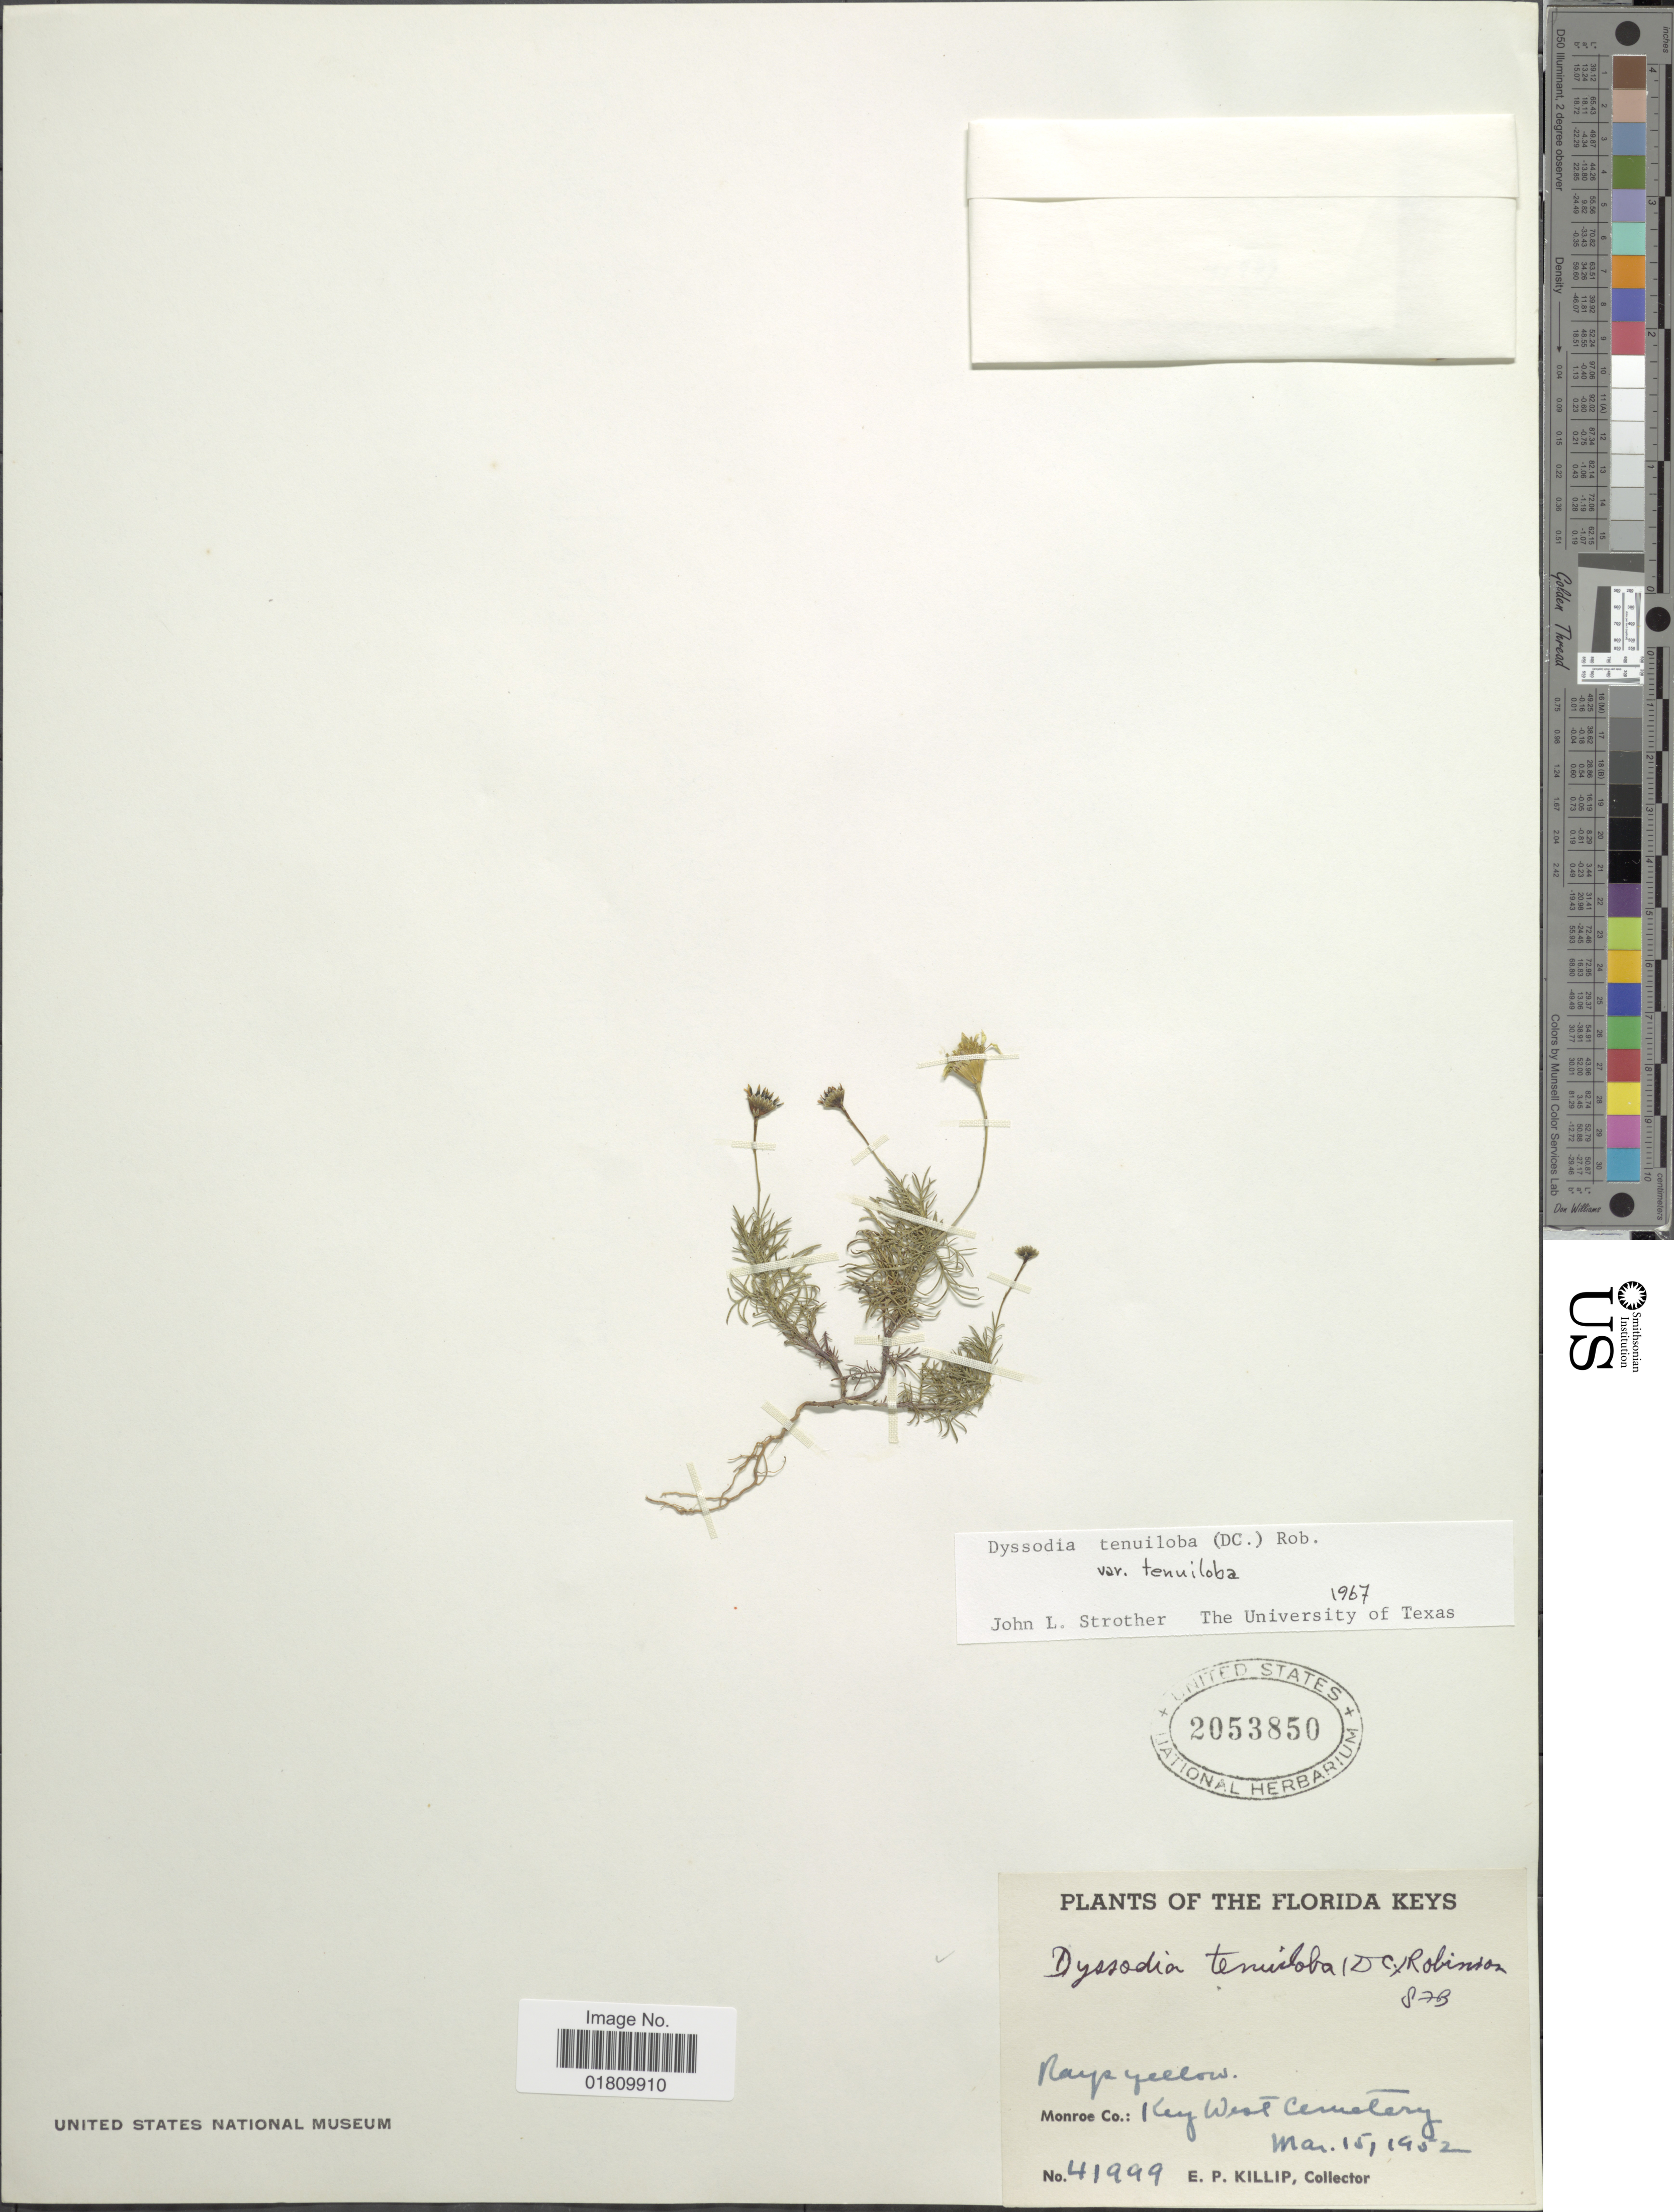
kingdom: Plantae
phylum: Tracheophyta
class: Magnoliopsida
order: Asterales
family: Asteraceae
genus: Thymophylla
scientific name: Thymophylla tenuiloba var. tenuiloba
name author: (DC.) Small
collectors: E. P. Killip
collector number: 41999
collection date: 1952-03-15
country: United States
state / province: Florida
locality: Florida Keys, Monroe Co.: Key West Cemetery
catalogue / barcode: US 2053850